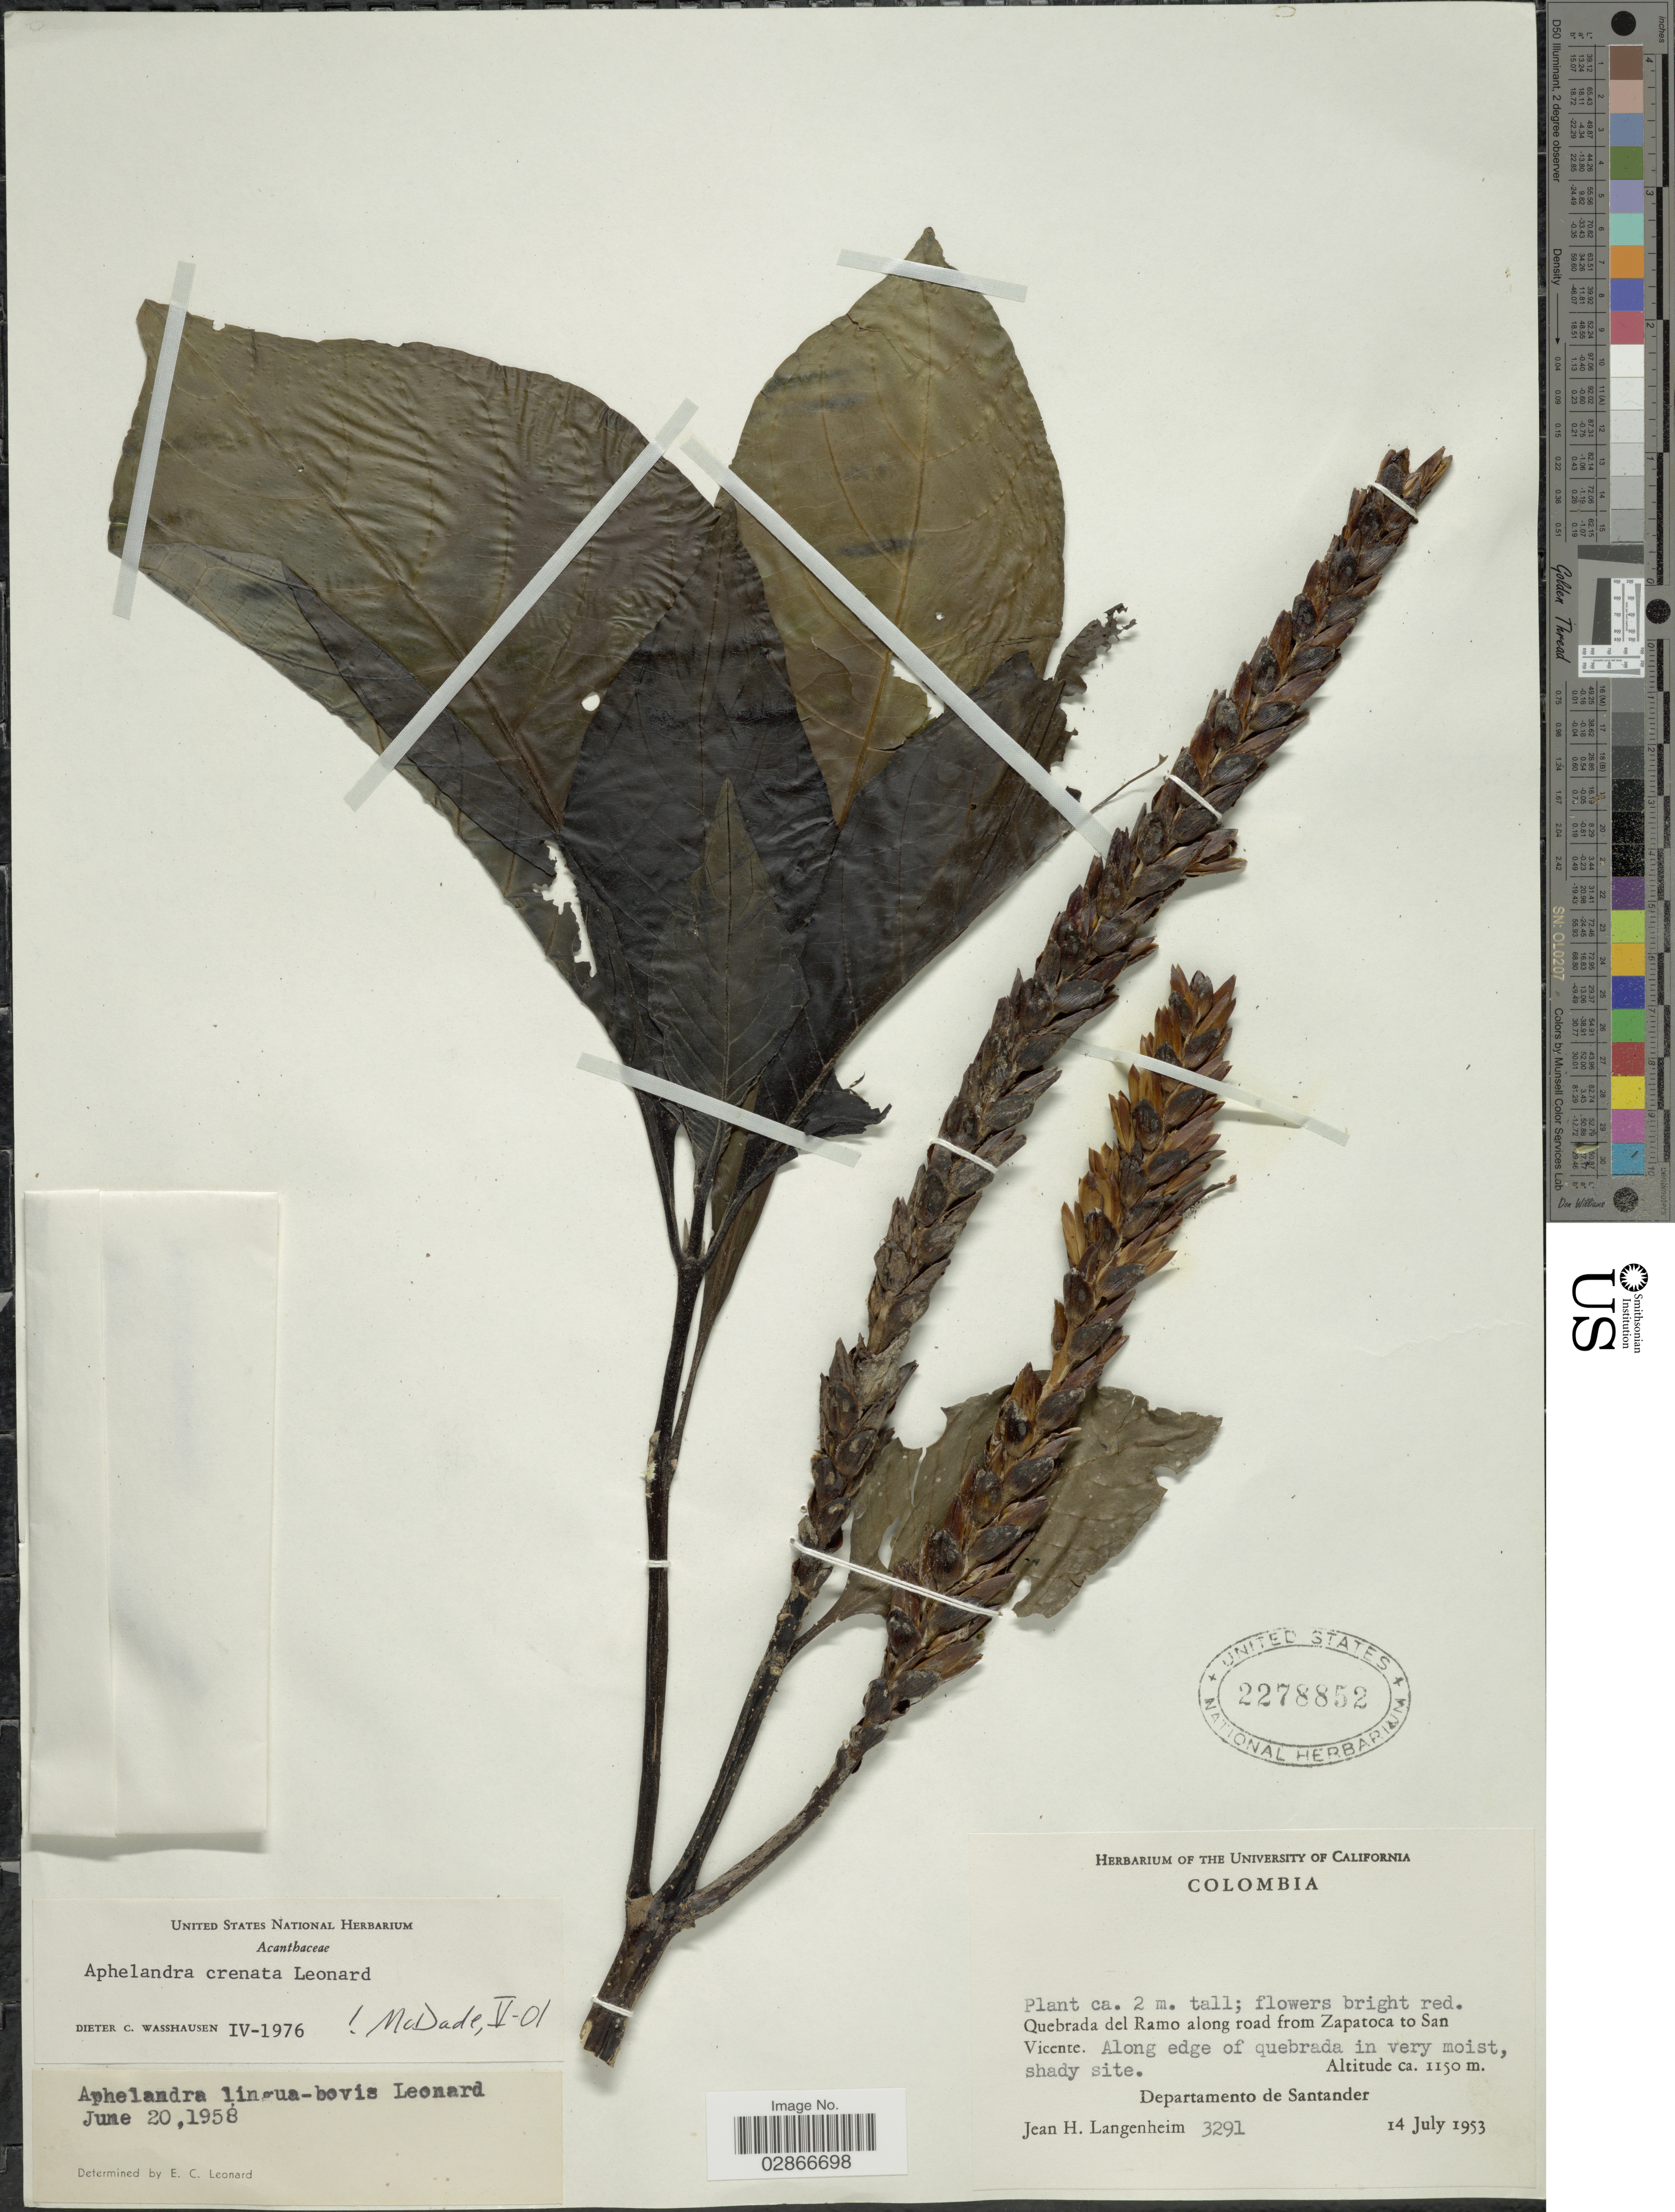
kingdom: Plantae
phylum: Tracheophyta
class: Magnoliopsida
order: Lamiales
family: Acanthaceae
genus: Aphelandra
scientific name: Aphelandra crenata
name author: Leonard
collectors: J. H. Langenheim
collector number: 3291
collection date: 1953-07-14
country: Colombia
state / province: Santander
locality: Quebrada del Ramo along road from Zapatoca to San Vicente. Along edge of quebrada. Departamento de Santander.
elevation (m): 1150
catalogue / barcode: US 2278852